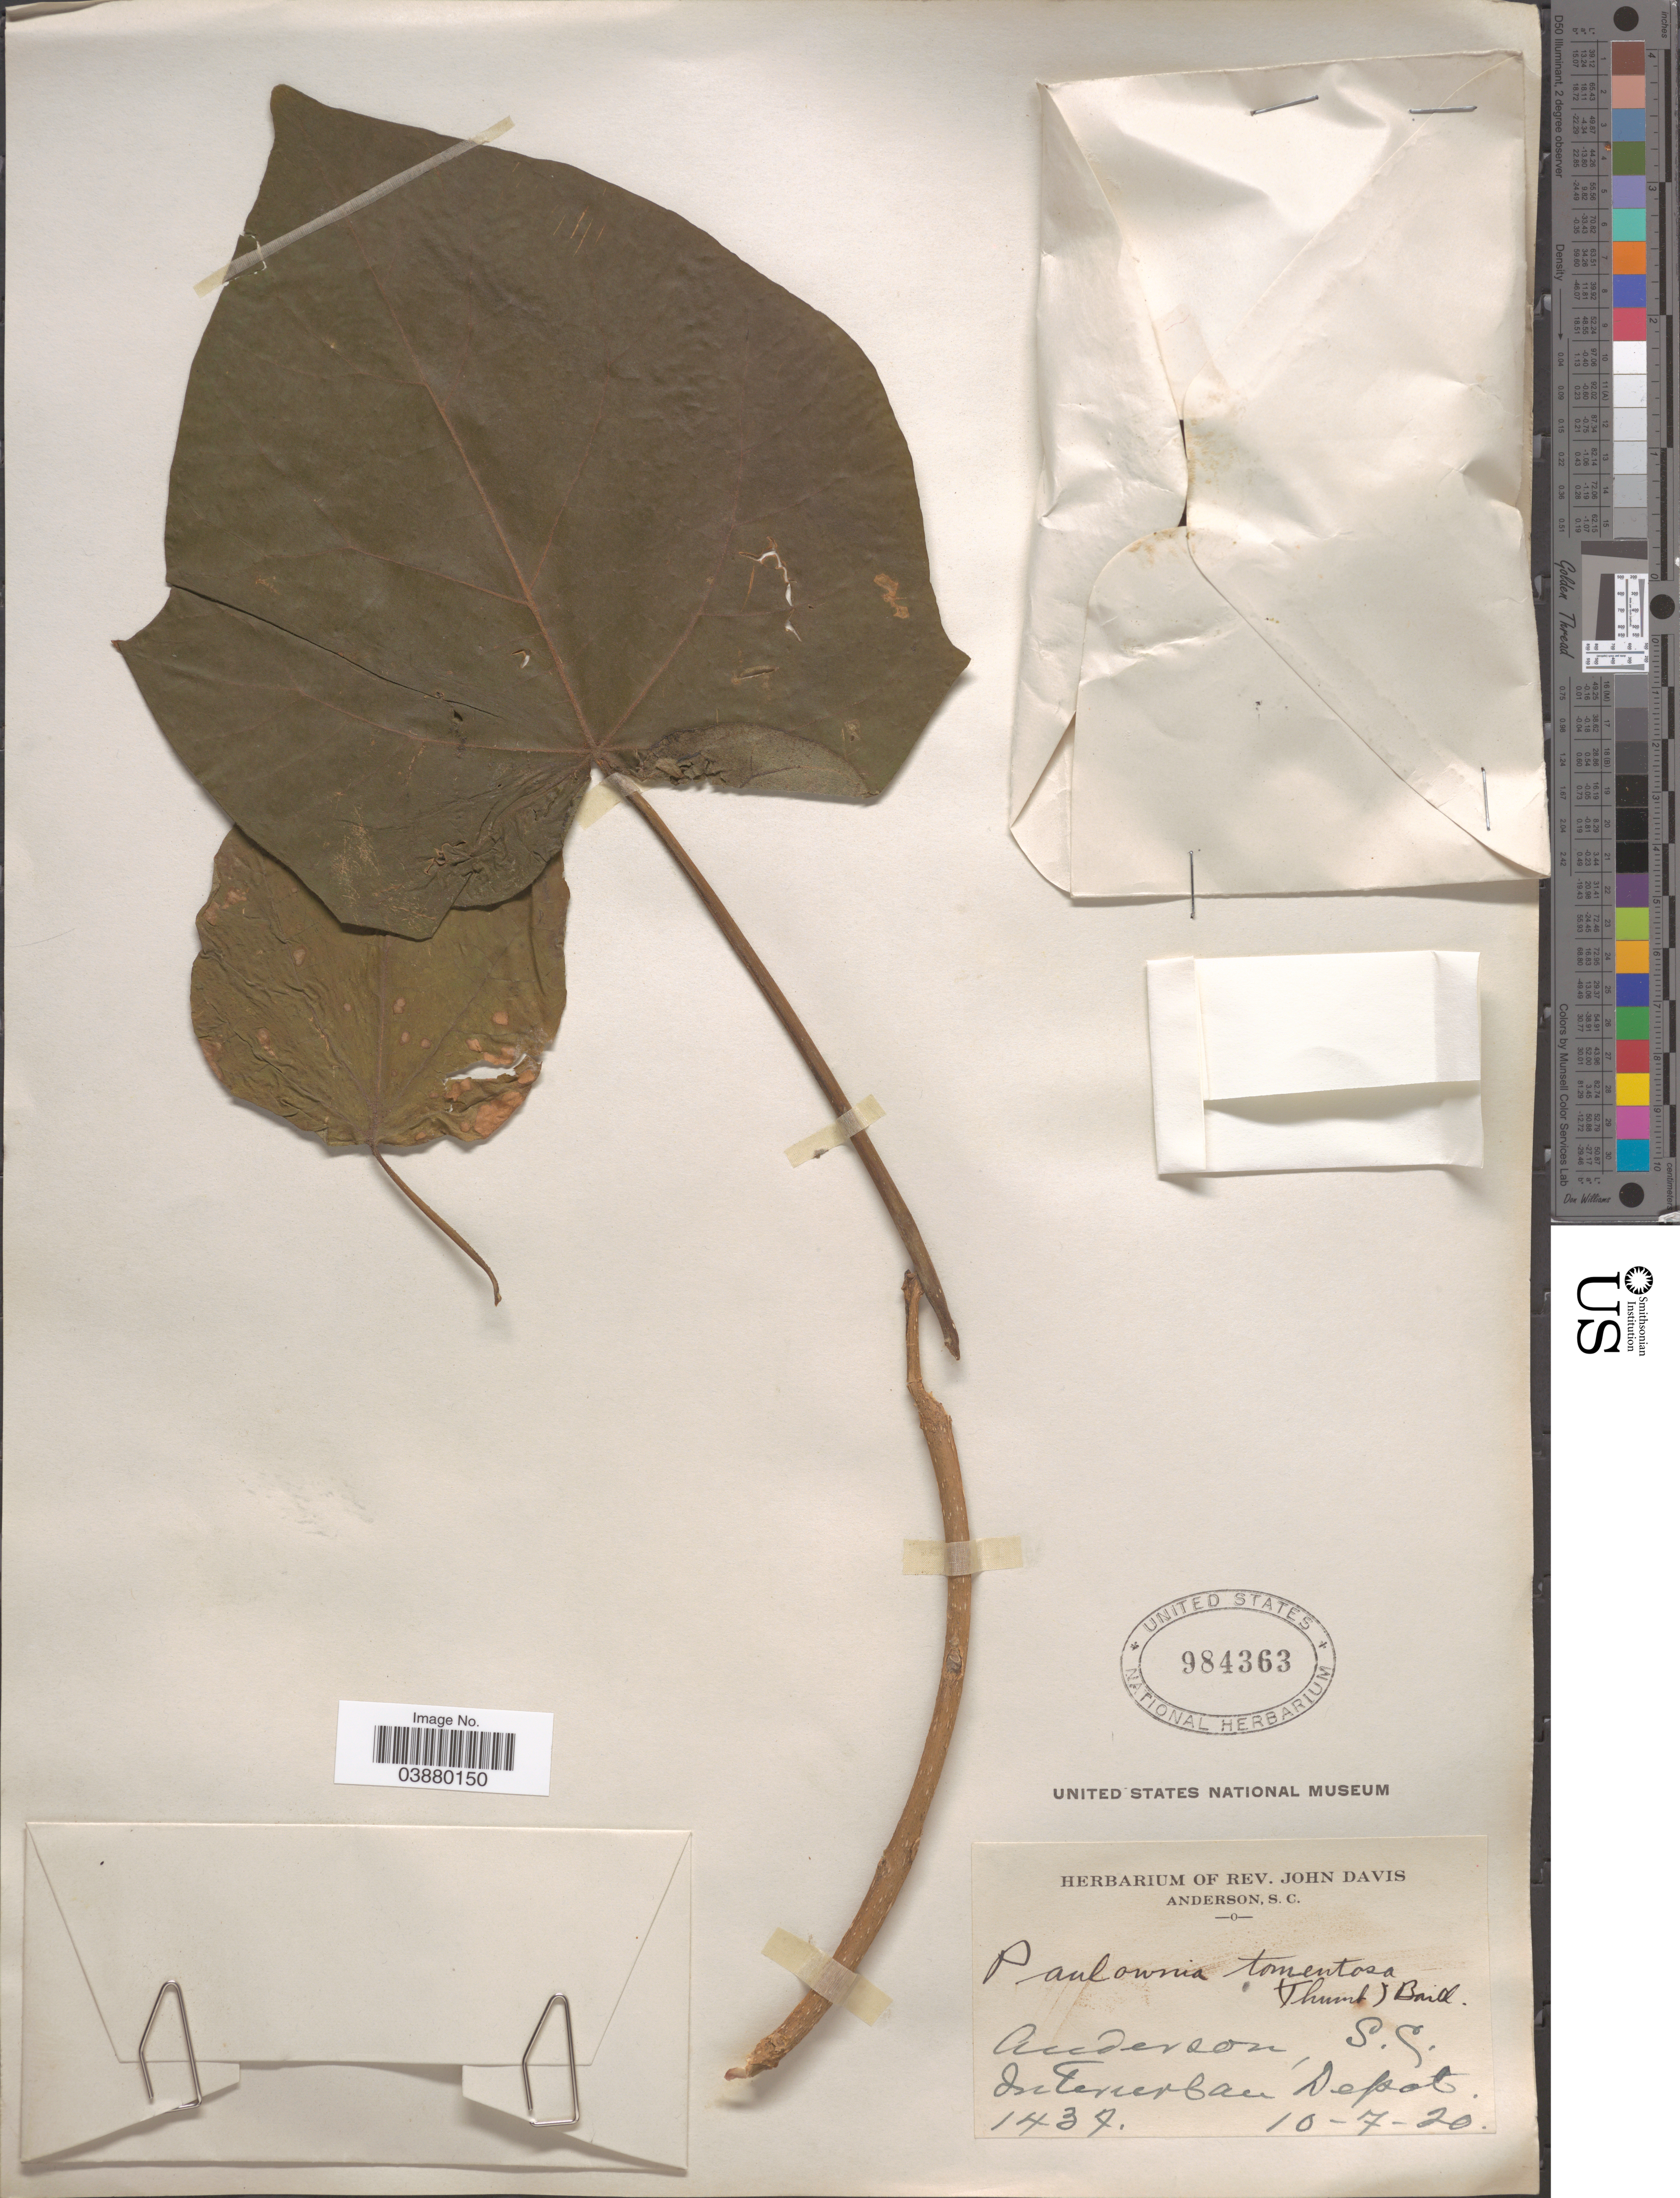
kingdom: Plantae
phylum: Tracheophyta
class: Magnoliopsida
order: Lamiales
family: Paulowniaceae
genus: Paulownia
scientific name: Paulownia tomentosa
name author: (Thunb.) Siebold & Zucc. ex Steud.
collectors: ex herb. Rev. John Davis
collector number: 1437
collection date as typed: Transcribed d/m/y: 7/10/20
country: United States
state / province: South Carolina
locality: Anderson. Intenerban Depot.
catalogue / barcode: US 984363